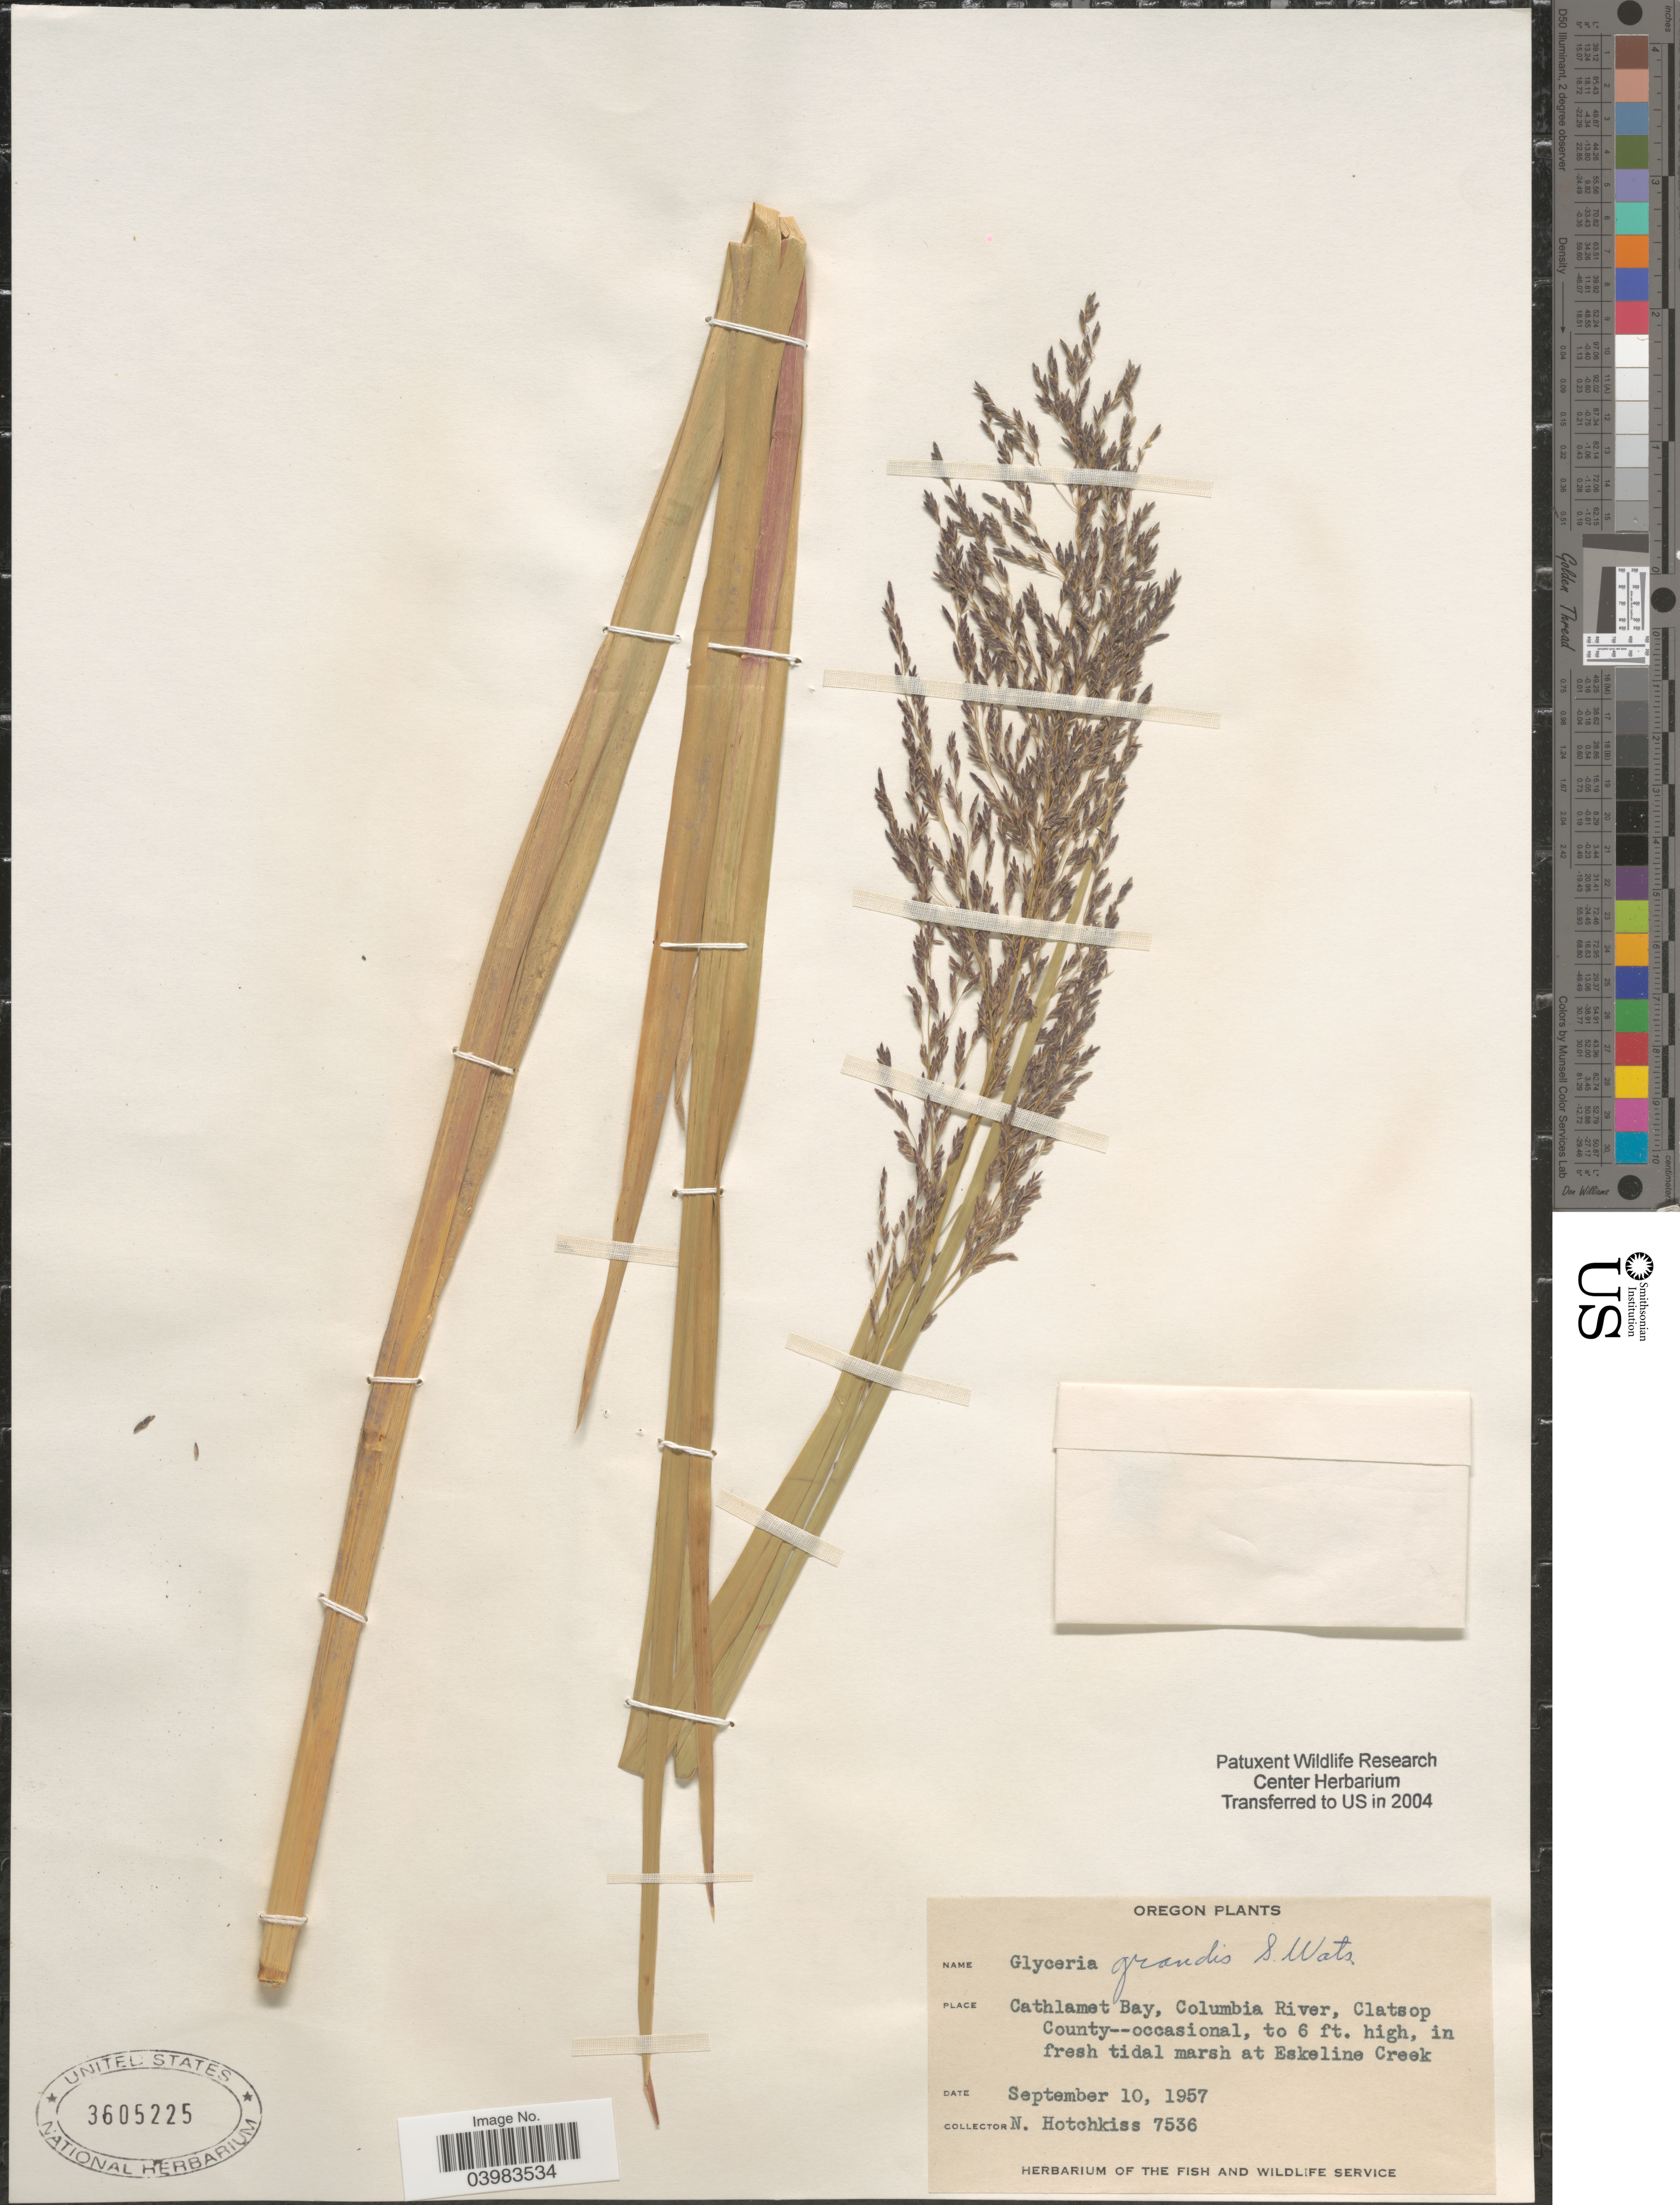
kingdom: Plantae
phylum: Tracheophyta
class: Liliopsida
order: Poales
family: Poaceae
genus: Glyceria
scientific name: Glyceria grandis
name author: S. Watson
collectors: N. Hotchkiss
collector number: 7536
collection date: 1957-09-10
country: United States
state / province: Oregon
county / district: Clatsop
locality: Cathlamet Bay, Columbia River, Clatsop County--in fresh tidal marsh at Eskeline Creek.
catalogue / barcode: US 3605225